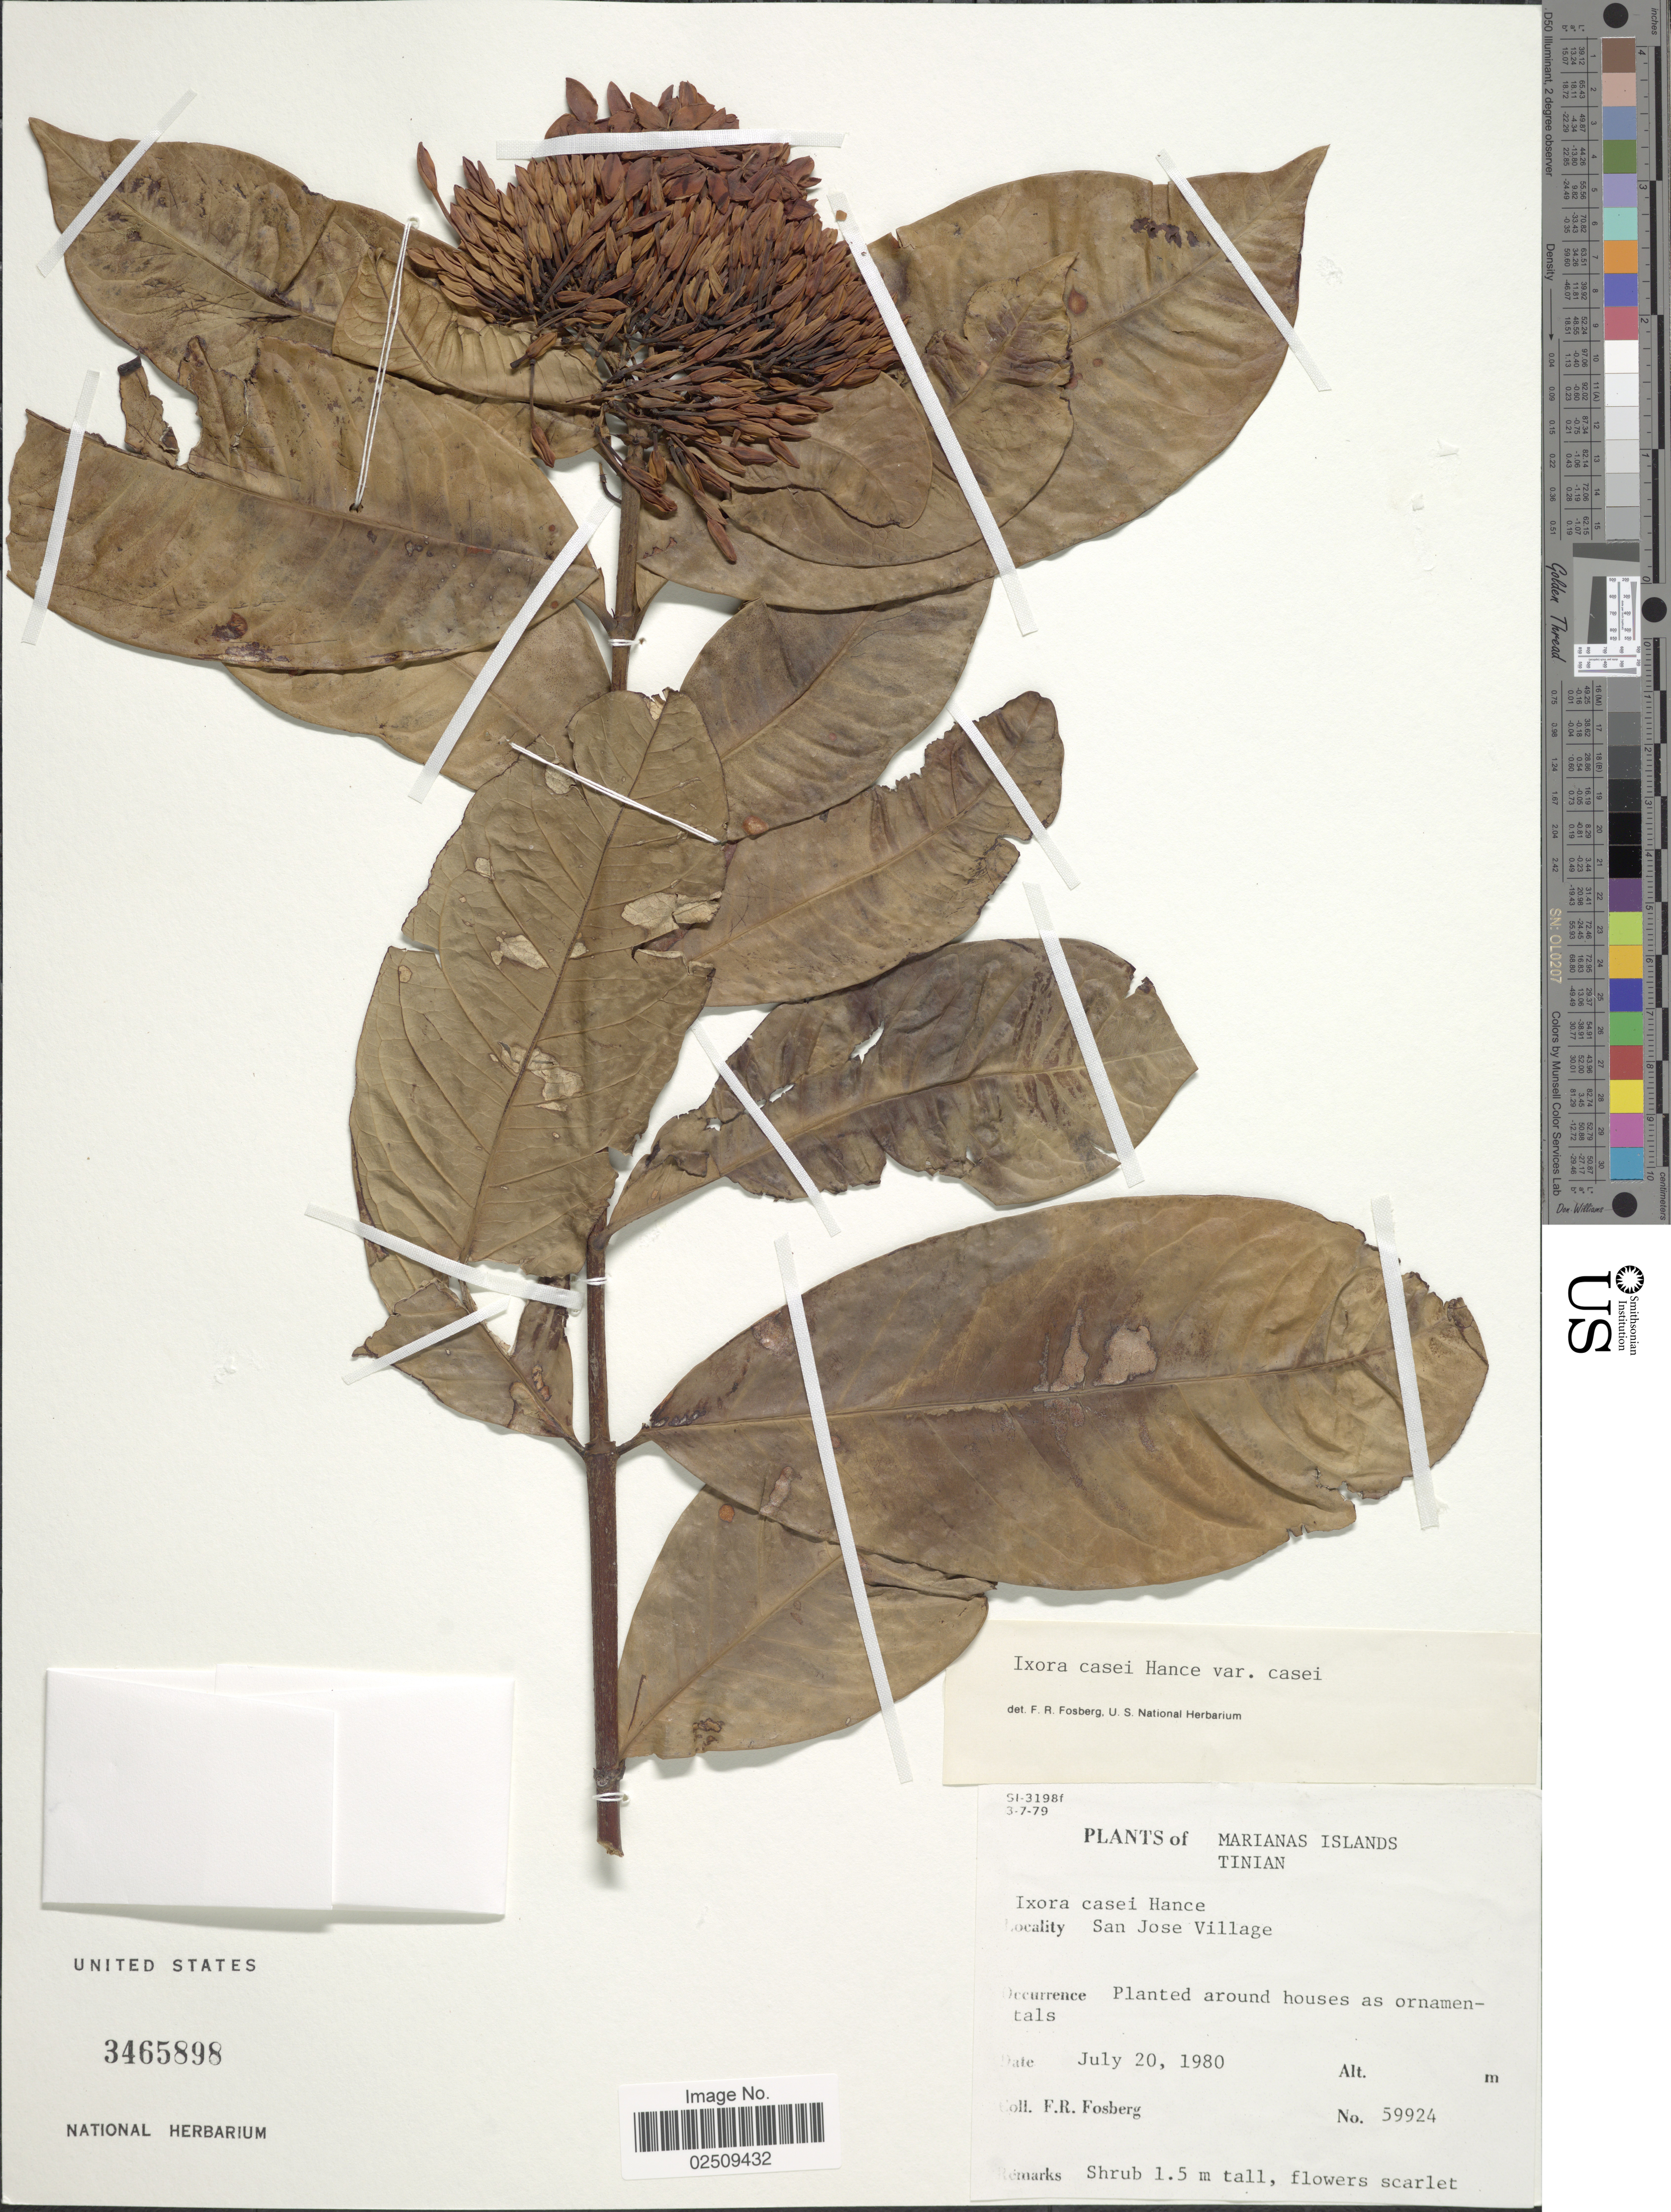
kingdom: Plantae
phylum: Tracheophyta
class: Magnoliopsida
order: Gentianales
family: Rubiaceae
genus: Ixora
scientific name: Ixora casei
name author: Hance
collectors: F. R. Fosberg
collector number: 59924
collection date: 1980-07-20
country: Northern Mariana Islands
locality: Marianas Islands, San Jose Village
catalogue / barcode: US 3465898